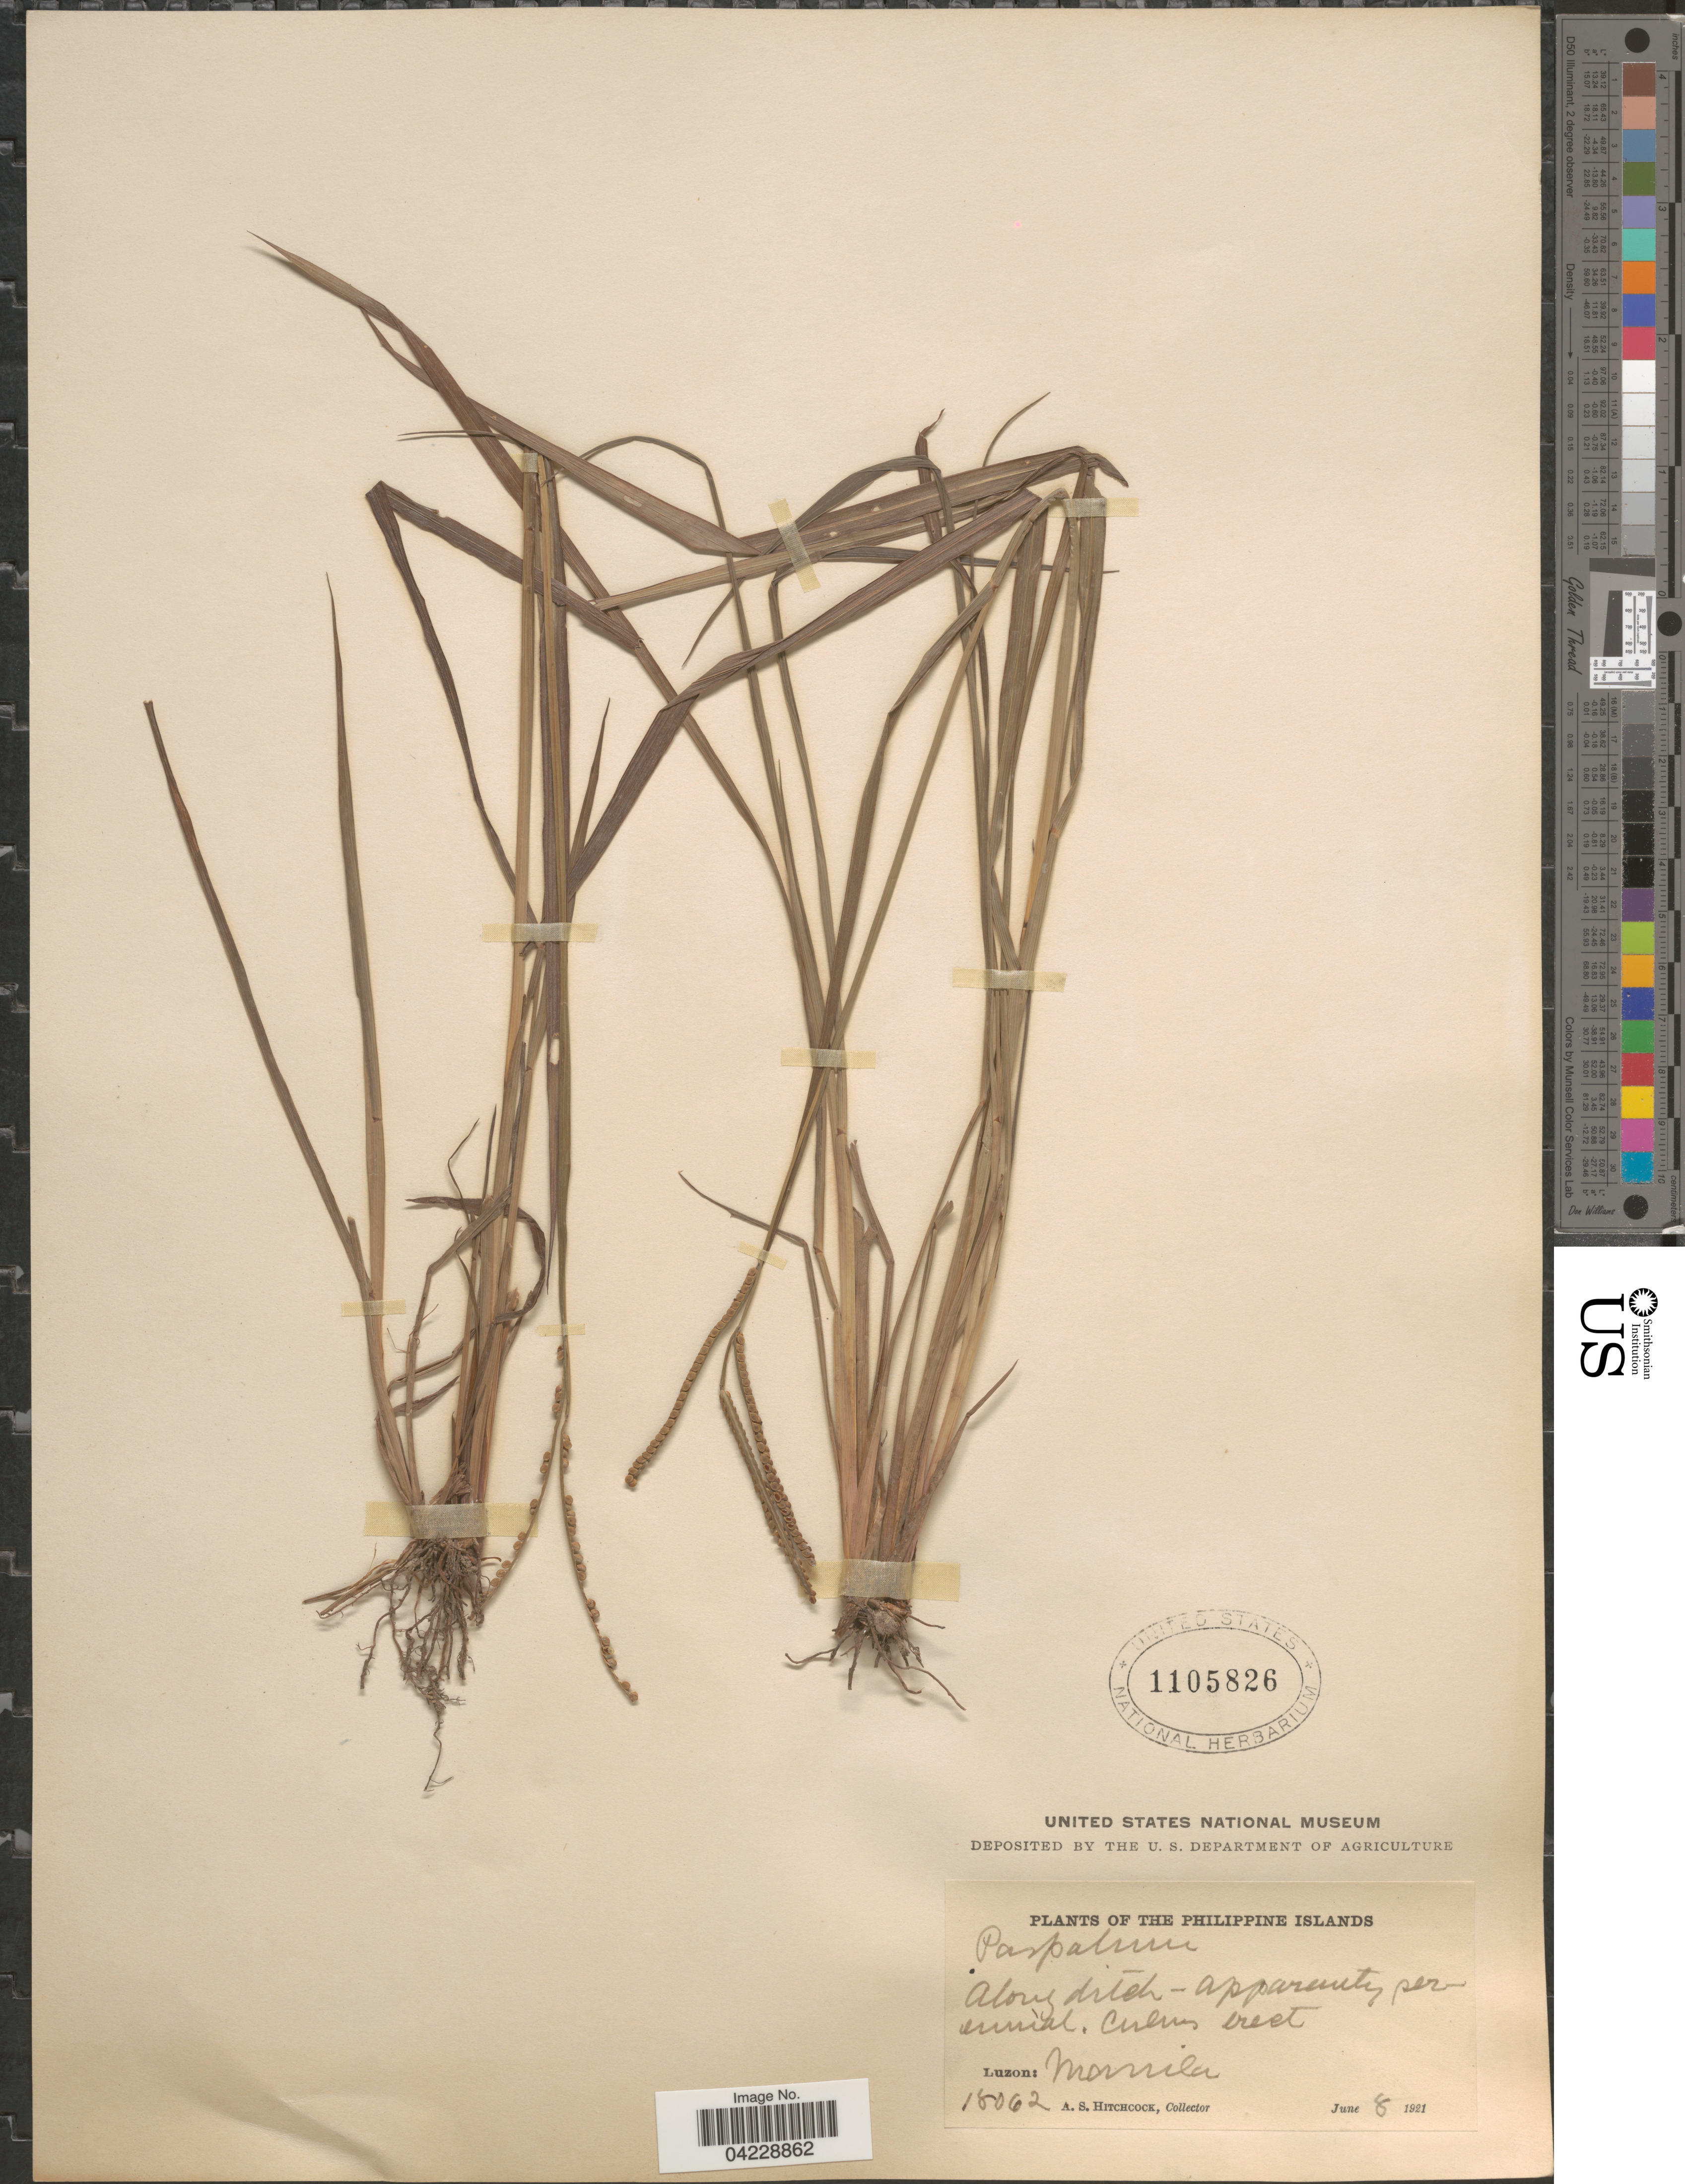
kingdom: Plantae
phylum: Tracheophyta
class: Liliopsida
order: Poales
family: Poaceae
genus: Paspalum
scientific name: Paspalum scrobiculatum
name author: L.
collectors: A. S. Hitchcock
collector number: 18062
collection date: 1921-06-08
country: Philippines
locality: Luzon: Manila.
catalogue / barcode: US 1105826